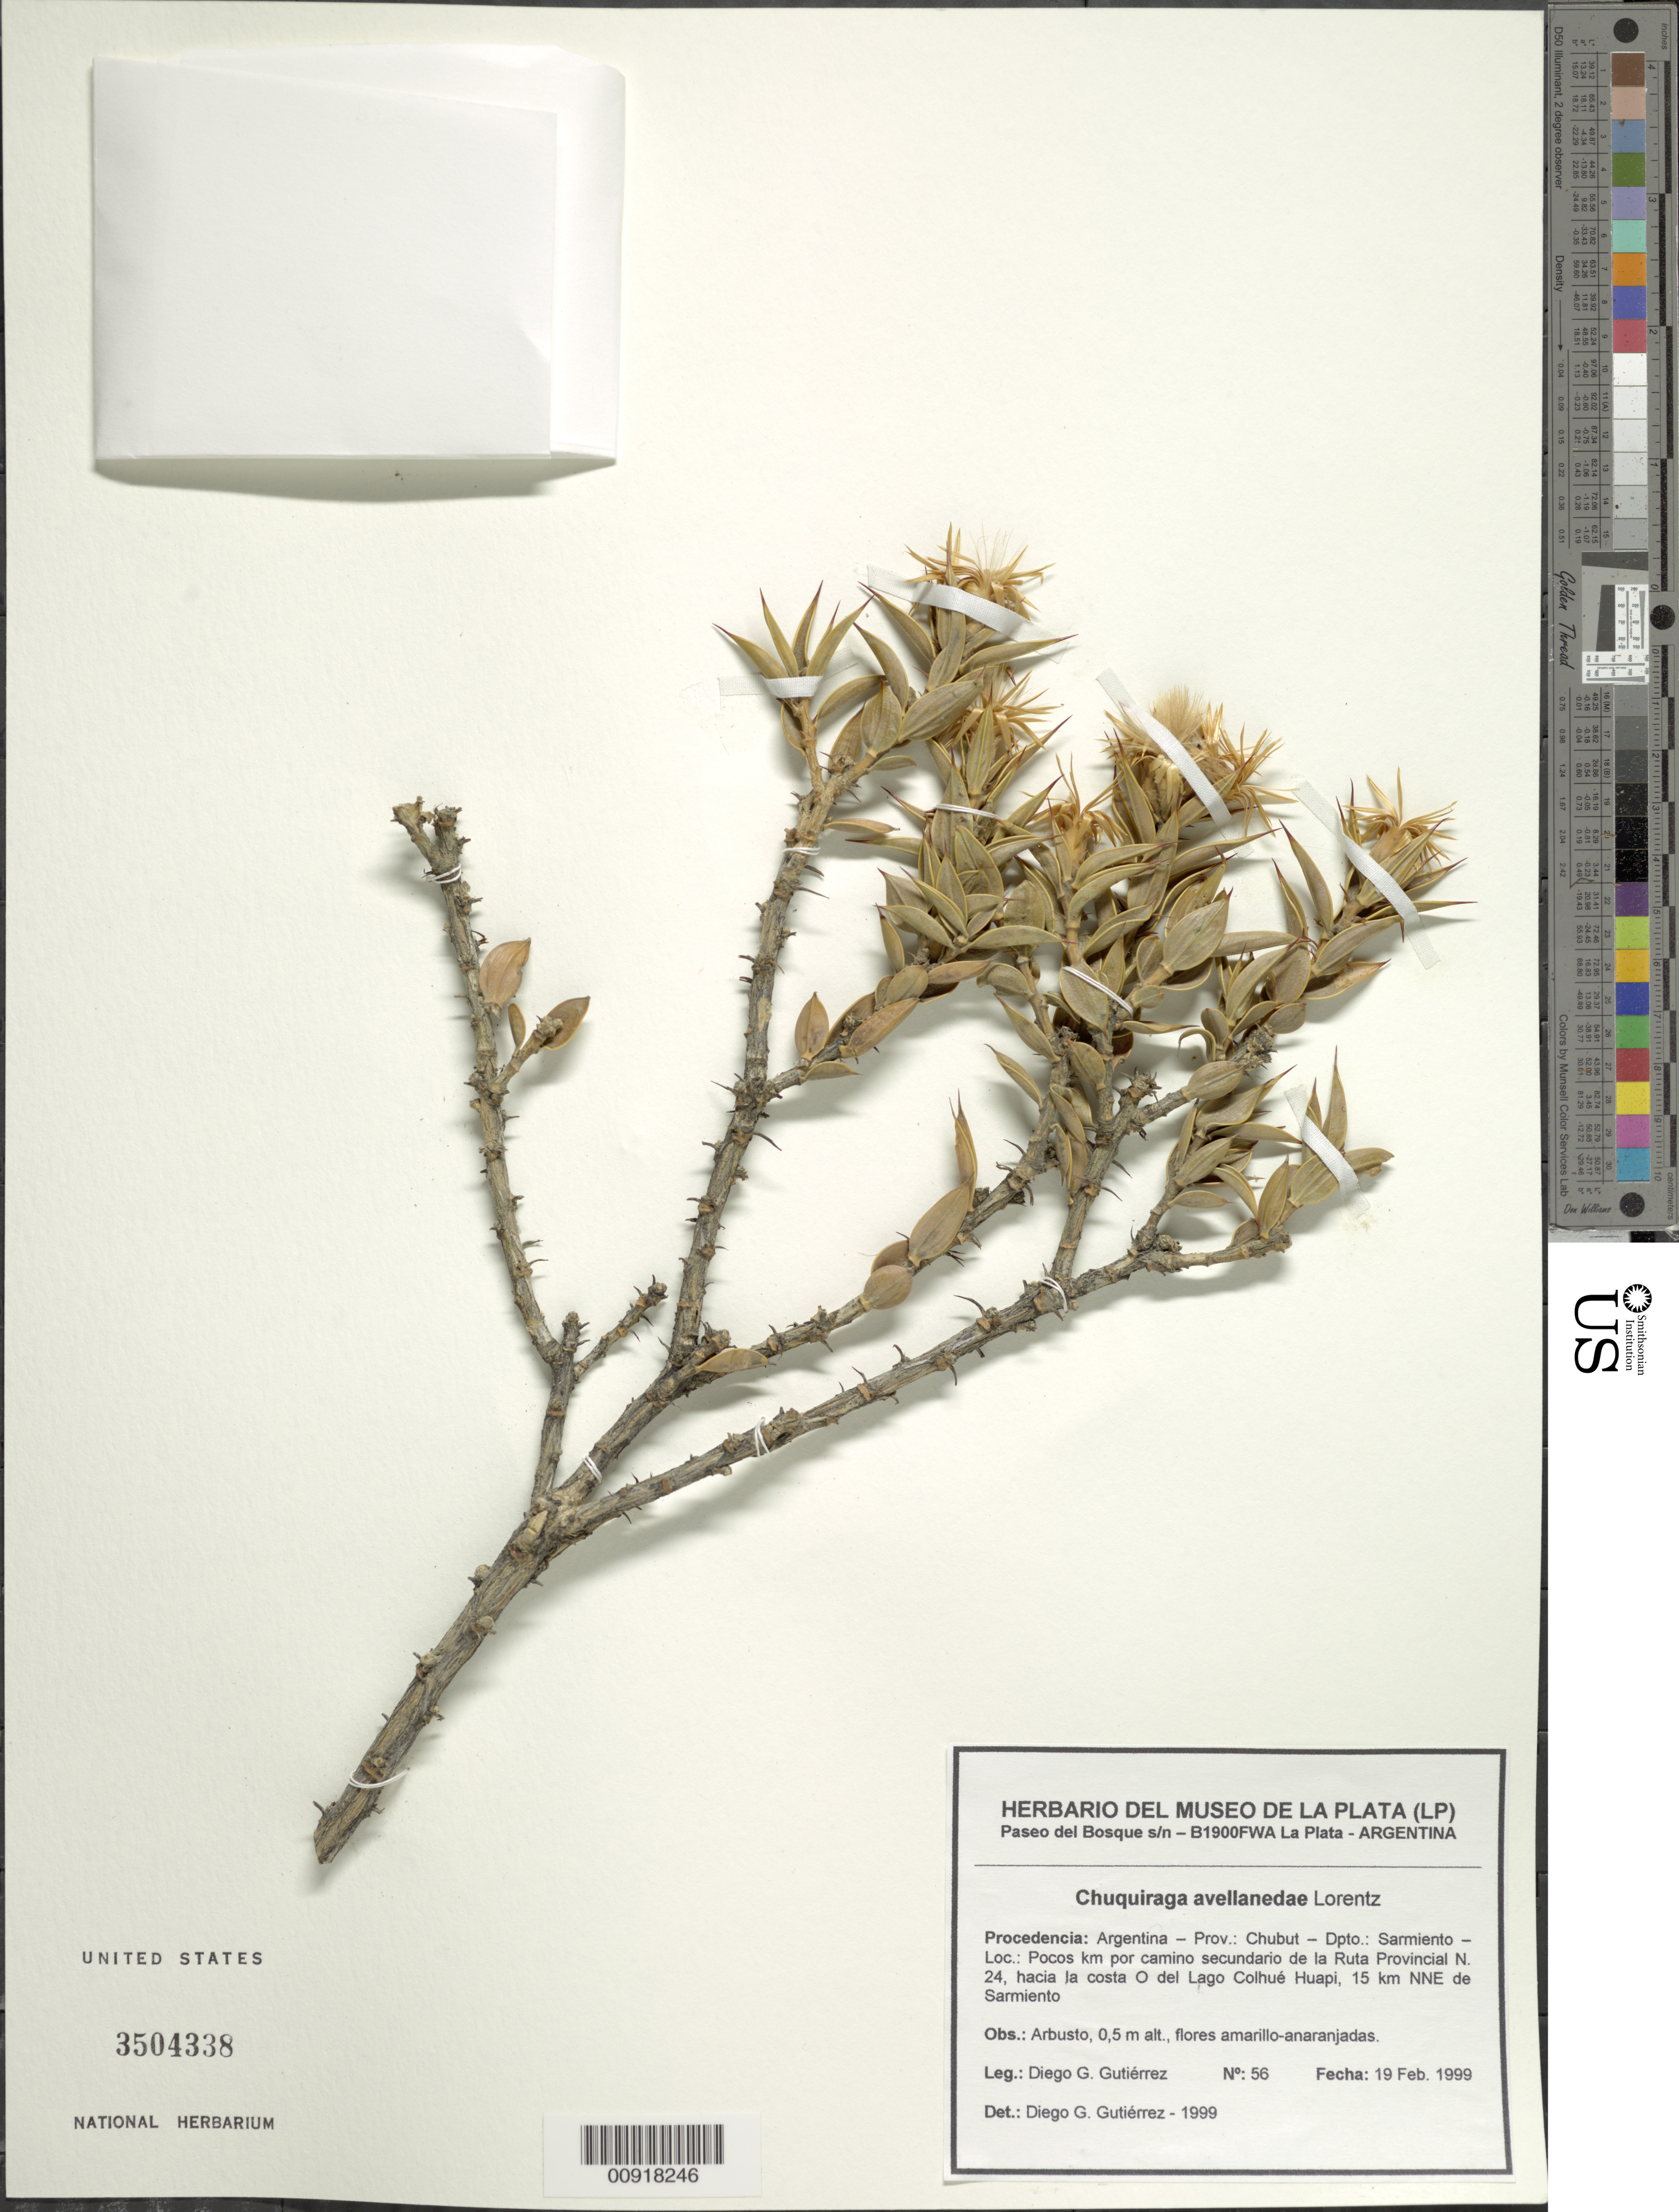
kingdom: Plantae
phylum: Tracheophyta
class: Magnoliopsida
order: Asterales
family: Asteraceae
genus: Chuquiraga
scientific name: Chuquiraga avellanedae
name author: Lorentz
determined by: Gutierrez, D. G.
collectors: D. G. Gutiérrez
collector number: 56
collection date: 1999-02-19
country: Argentina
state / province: Chubut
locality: Dpto. Sarmiento, pocos km por camino secundario de la Ruta Provincial N. 24, hacia la costa O del Lago Colhué Huapi, 15 km NNE de Sarmiento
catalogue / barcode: US 3504338